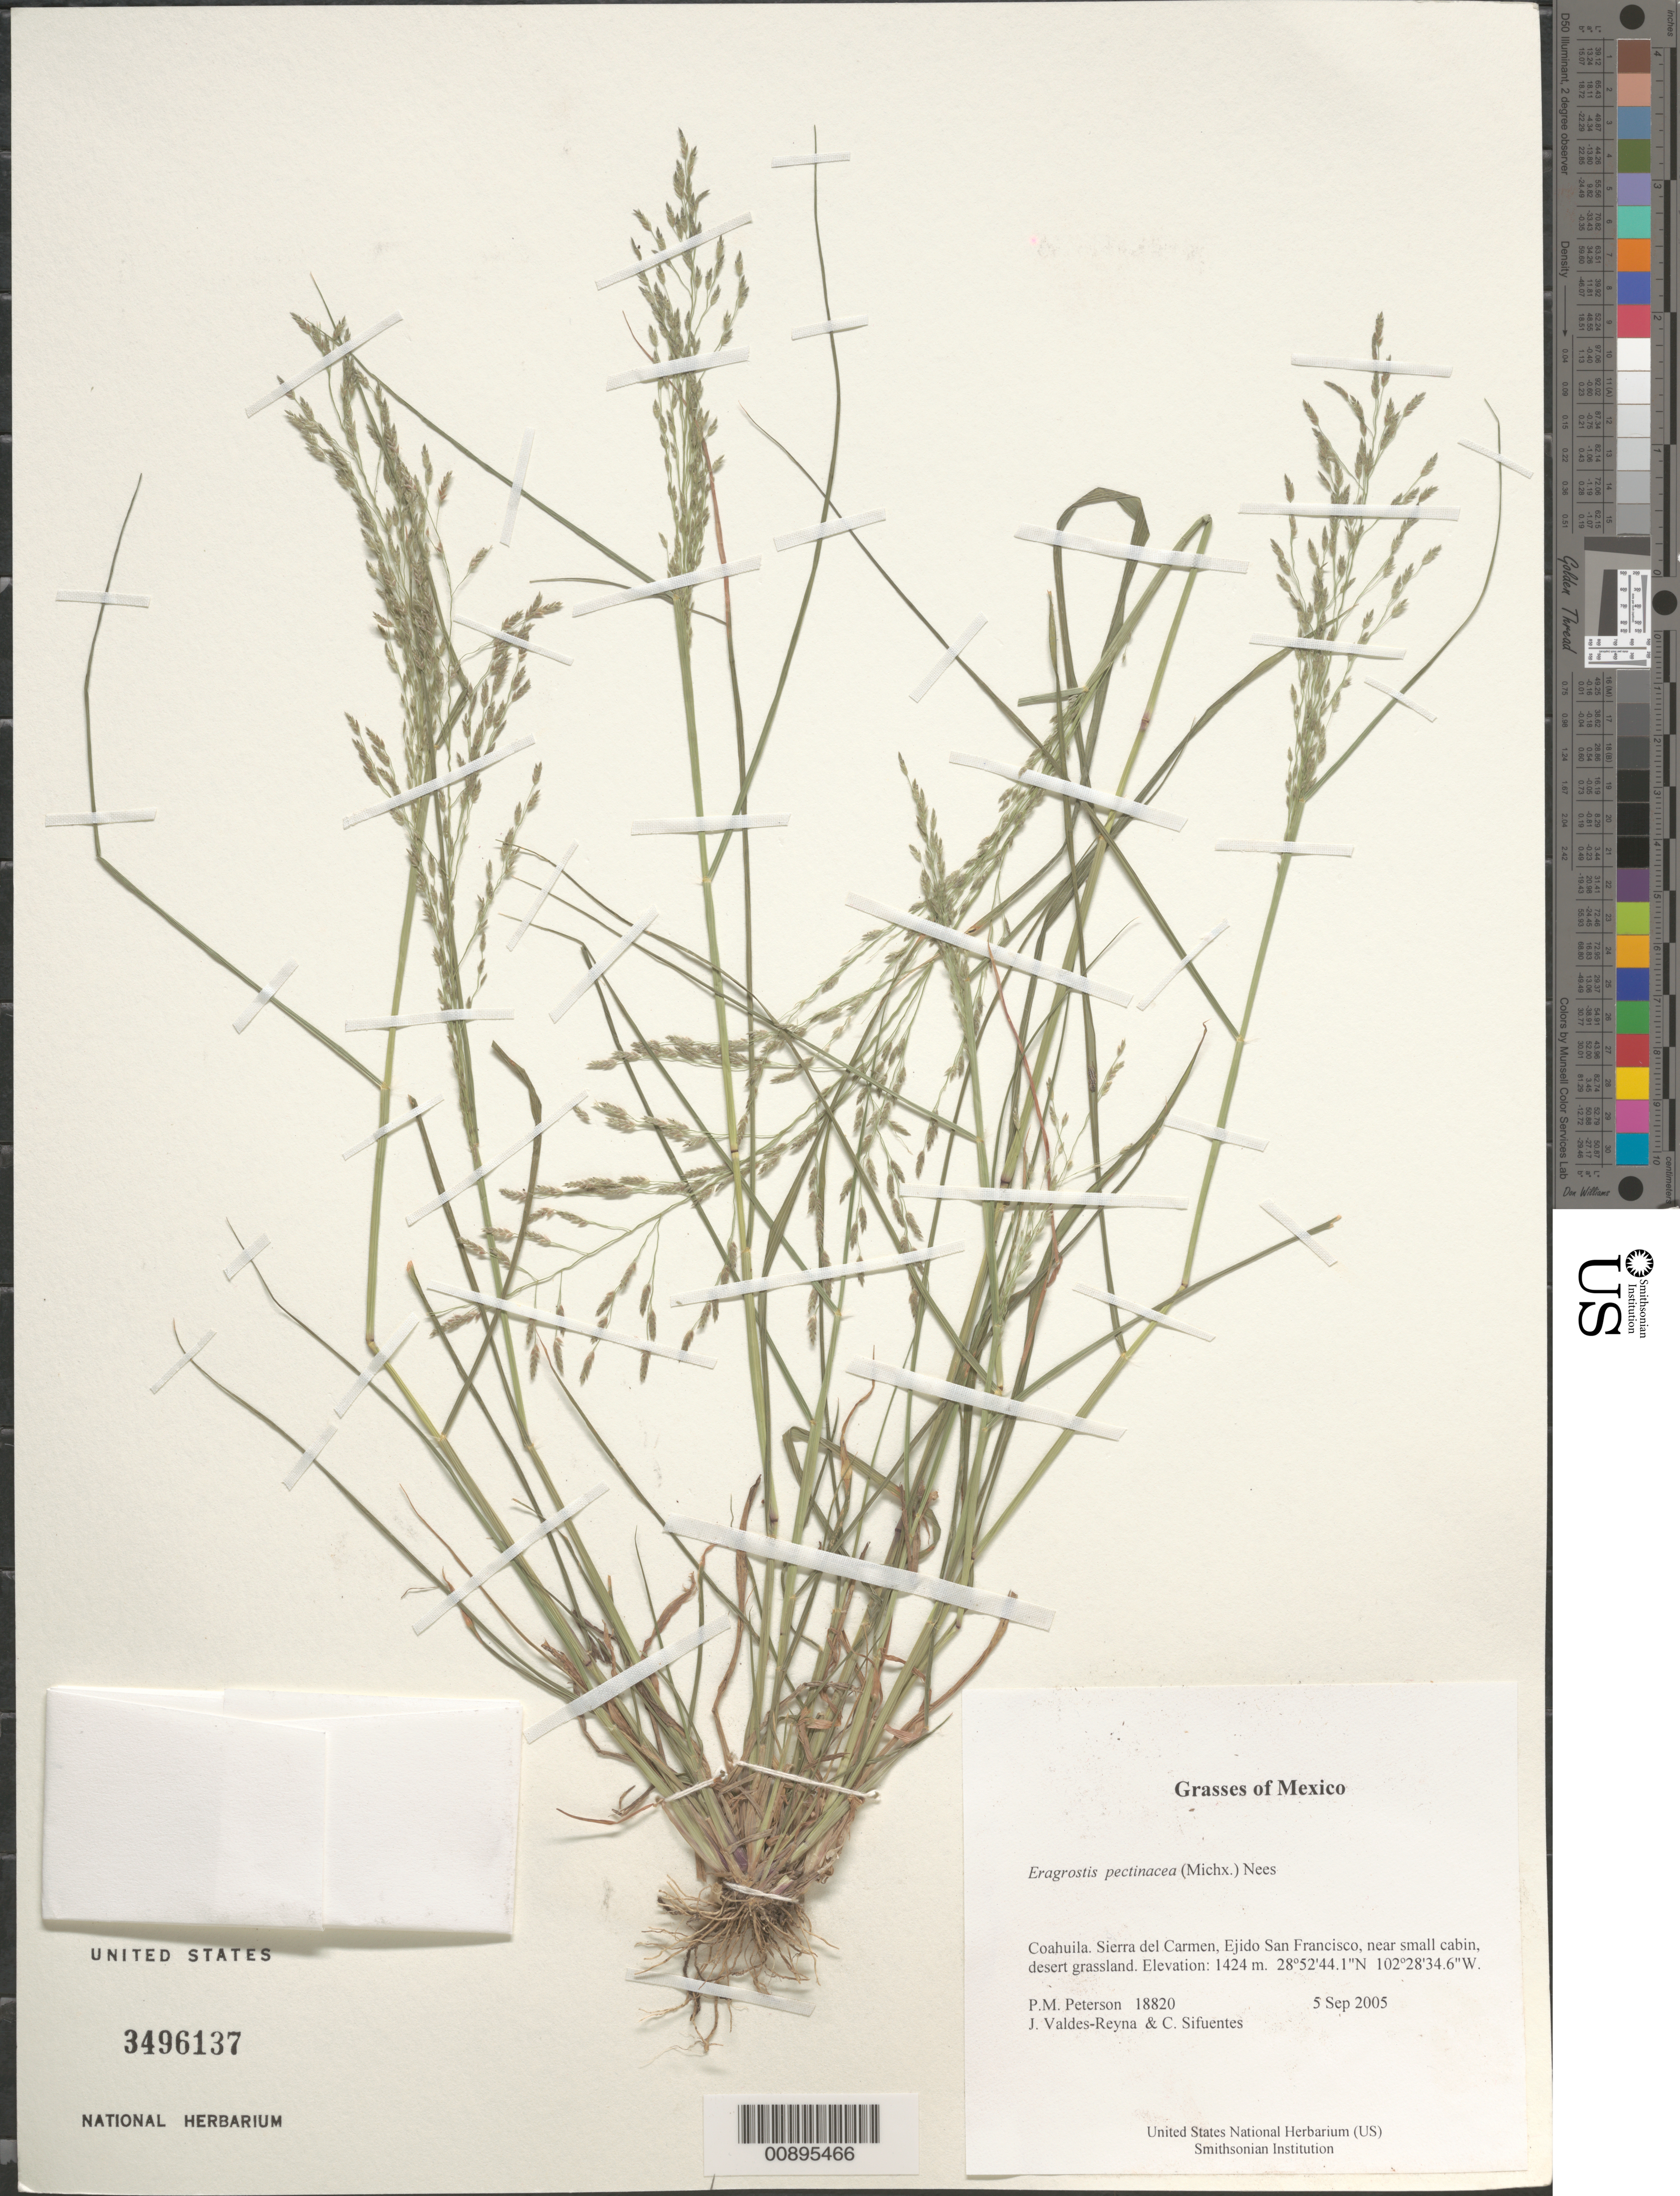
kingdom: Plantae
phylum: Tracheophyta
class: Liliopsida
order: Poales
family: Poaceae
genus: Eragrostis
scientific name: Eragrostis pectinacea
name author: (Michx.) Nees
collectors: P. M. Peterson, J. Valdés-Reyna & C. Sifuentes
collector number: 18820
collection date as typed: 05 Sep 2005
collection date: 2005-09-05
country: Mexico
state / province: Coahuila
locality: Sierra del Carmen, Ejido San Francisco, near small cabin, desert grassland.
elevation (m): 1424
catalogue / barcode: US 3496137